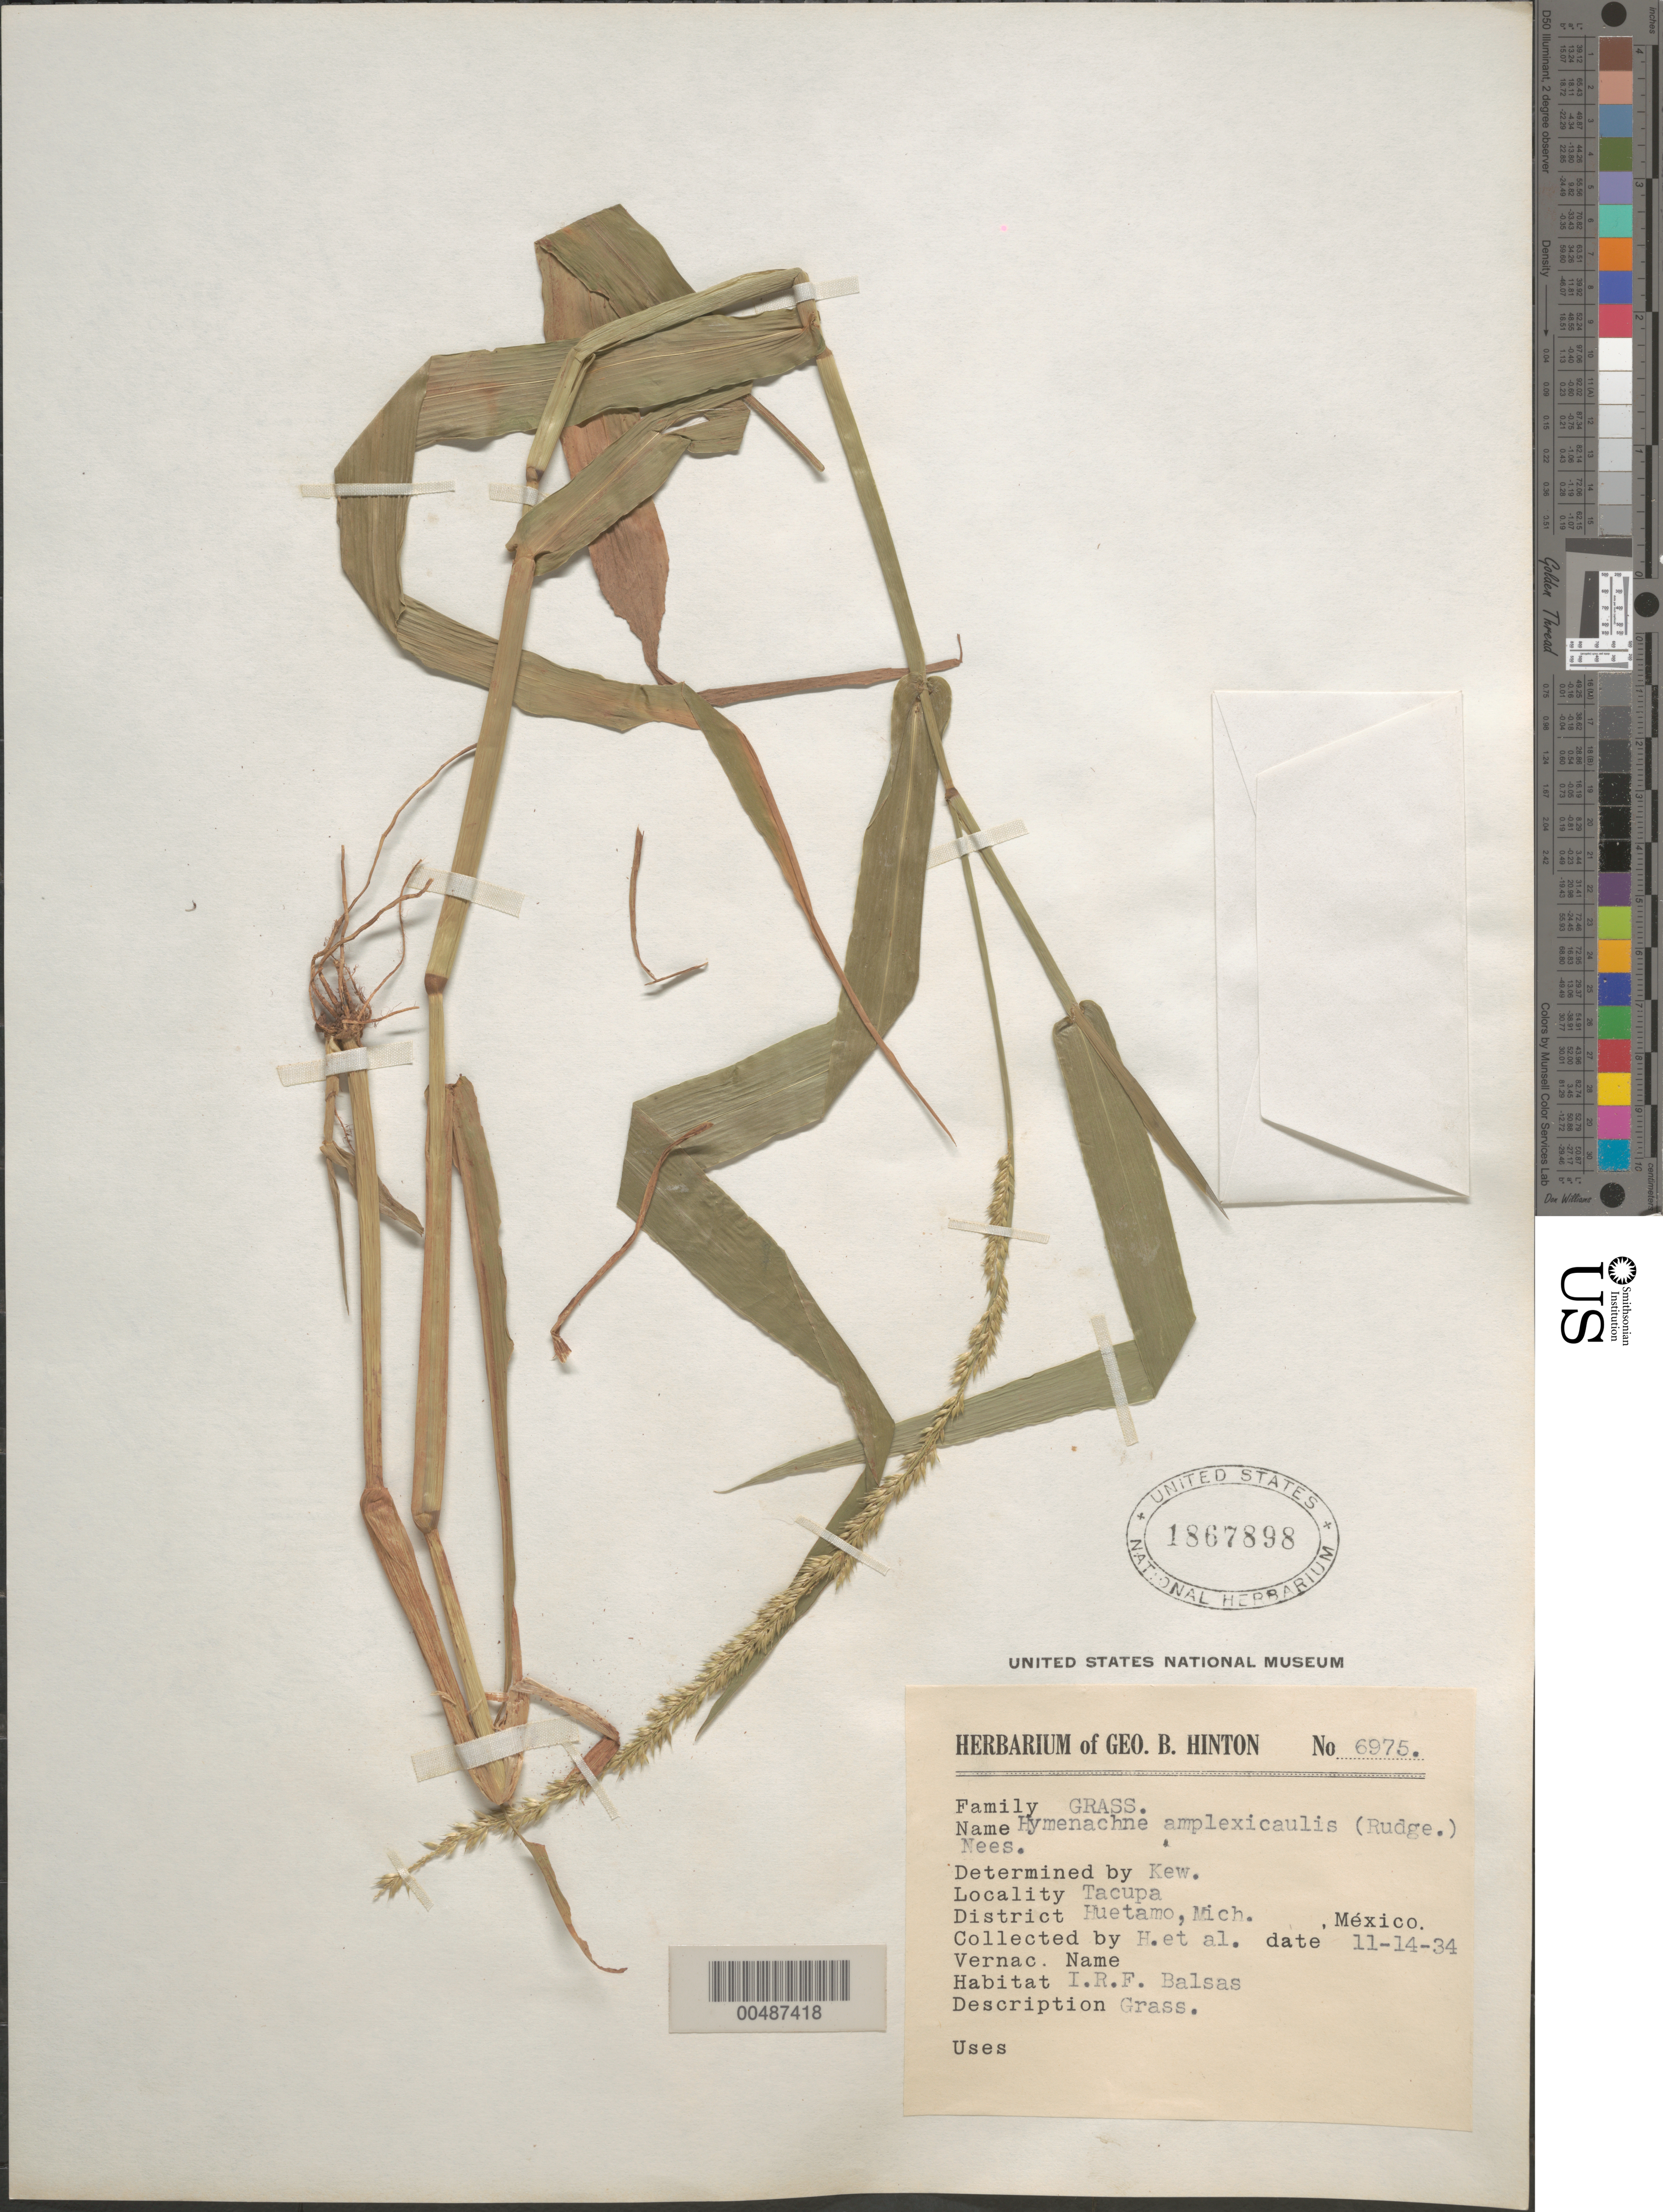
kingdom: Plantae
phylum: Tracheophyta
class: Liliopsida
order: Poales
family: Poaceae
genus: Hymenachne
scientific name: Hymenachne amplexicaulis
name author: (Rudge) Nees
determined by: Kew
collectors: G. B. Hinton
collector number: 6975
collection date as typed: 14 Nov 1934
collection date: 1934-11-14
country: Mexico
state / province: Michoacán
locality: Tacupa, Huetamo Dist.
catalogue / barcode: US 1867898